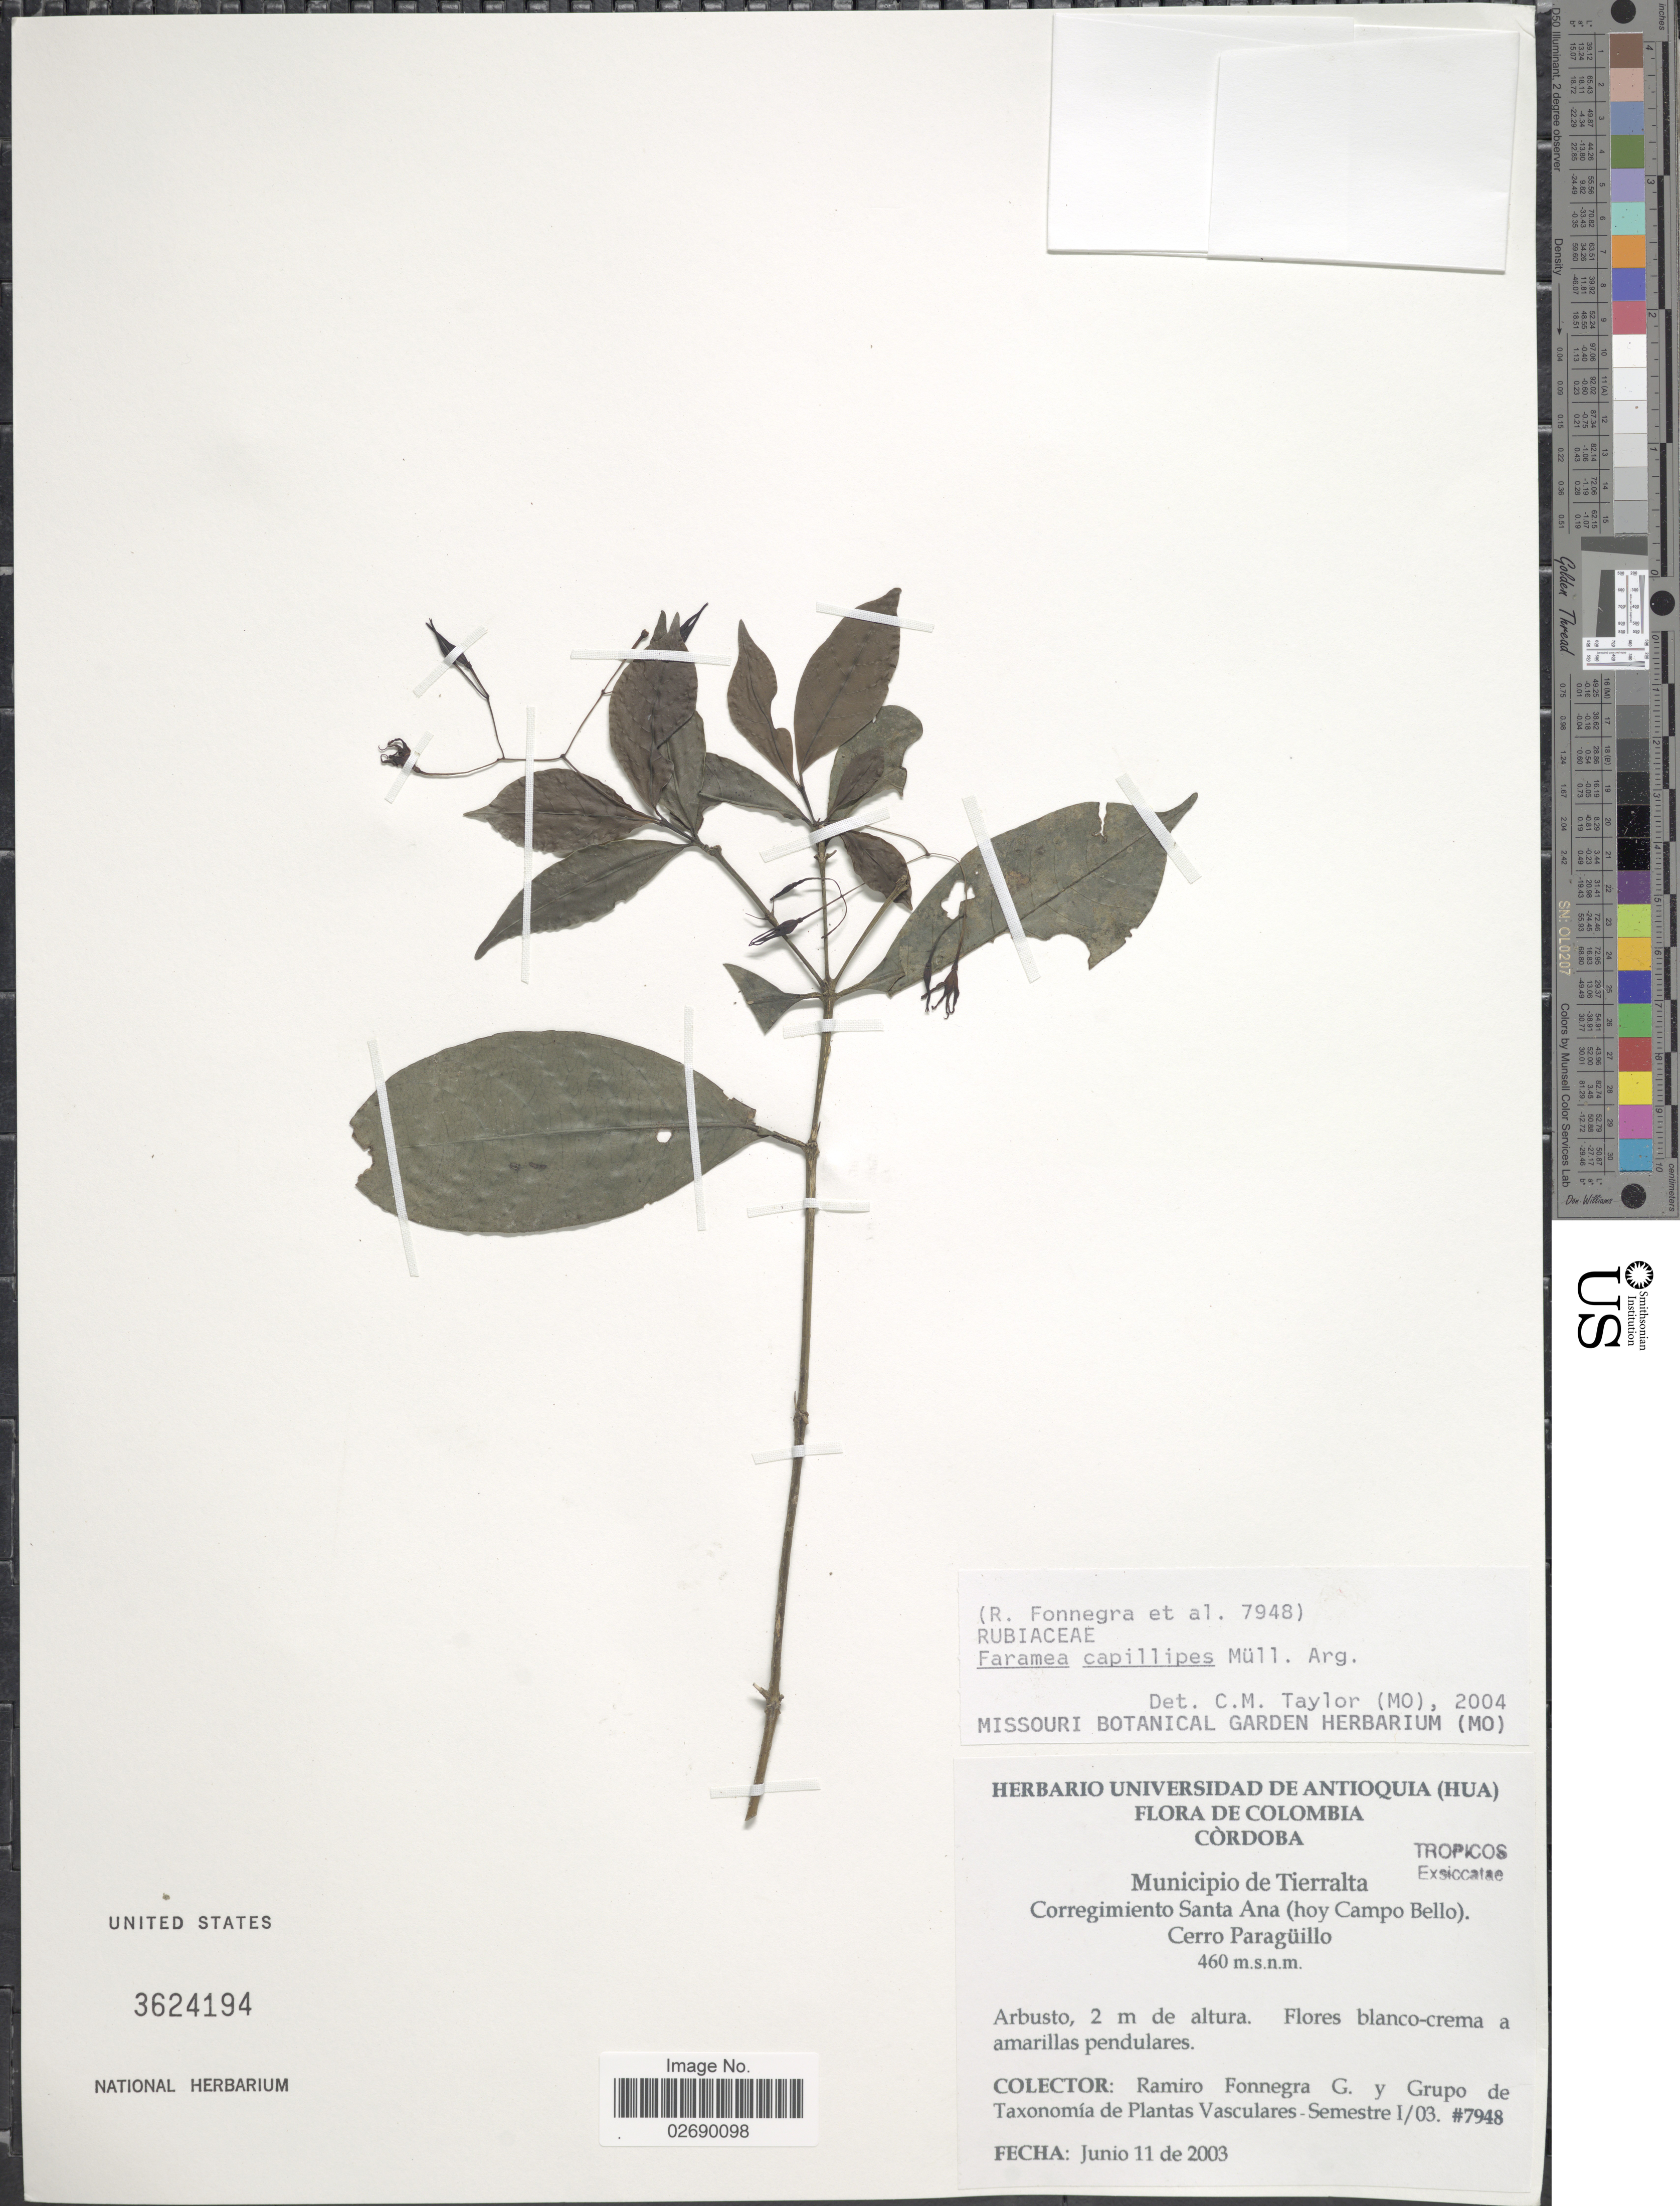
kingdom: Plantae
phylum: Tracheophyta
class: Magnoliopsida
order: Gentianales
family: Rubiaceae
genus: Faramea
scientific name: Faramea capillipes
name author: Müll. Arg.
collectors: R. Fonnegra G. & Grupo de Taxonomía de Plantas Vasculares-Semestre I/03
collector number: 7948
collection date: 2003-06-11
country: Colombia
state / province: Córdoba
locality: Municipio de Tierralta. Corregimiento Santa Ana (hoy Campo Bello) Cerro Paraguillo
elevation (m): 460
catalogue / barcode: US 3624194